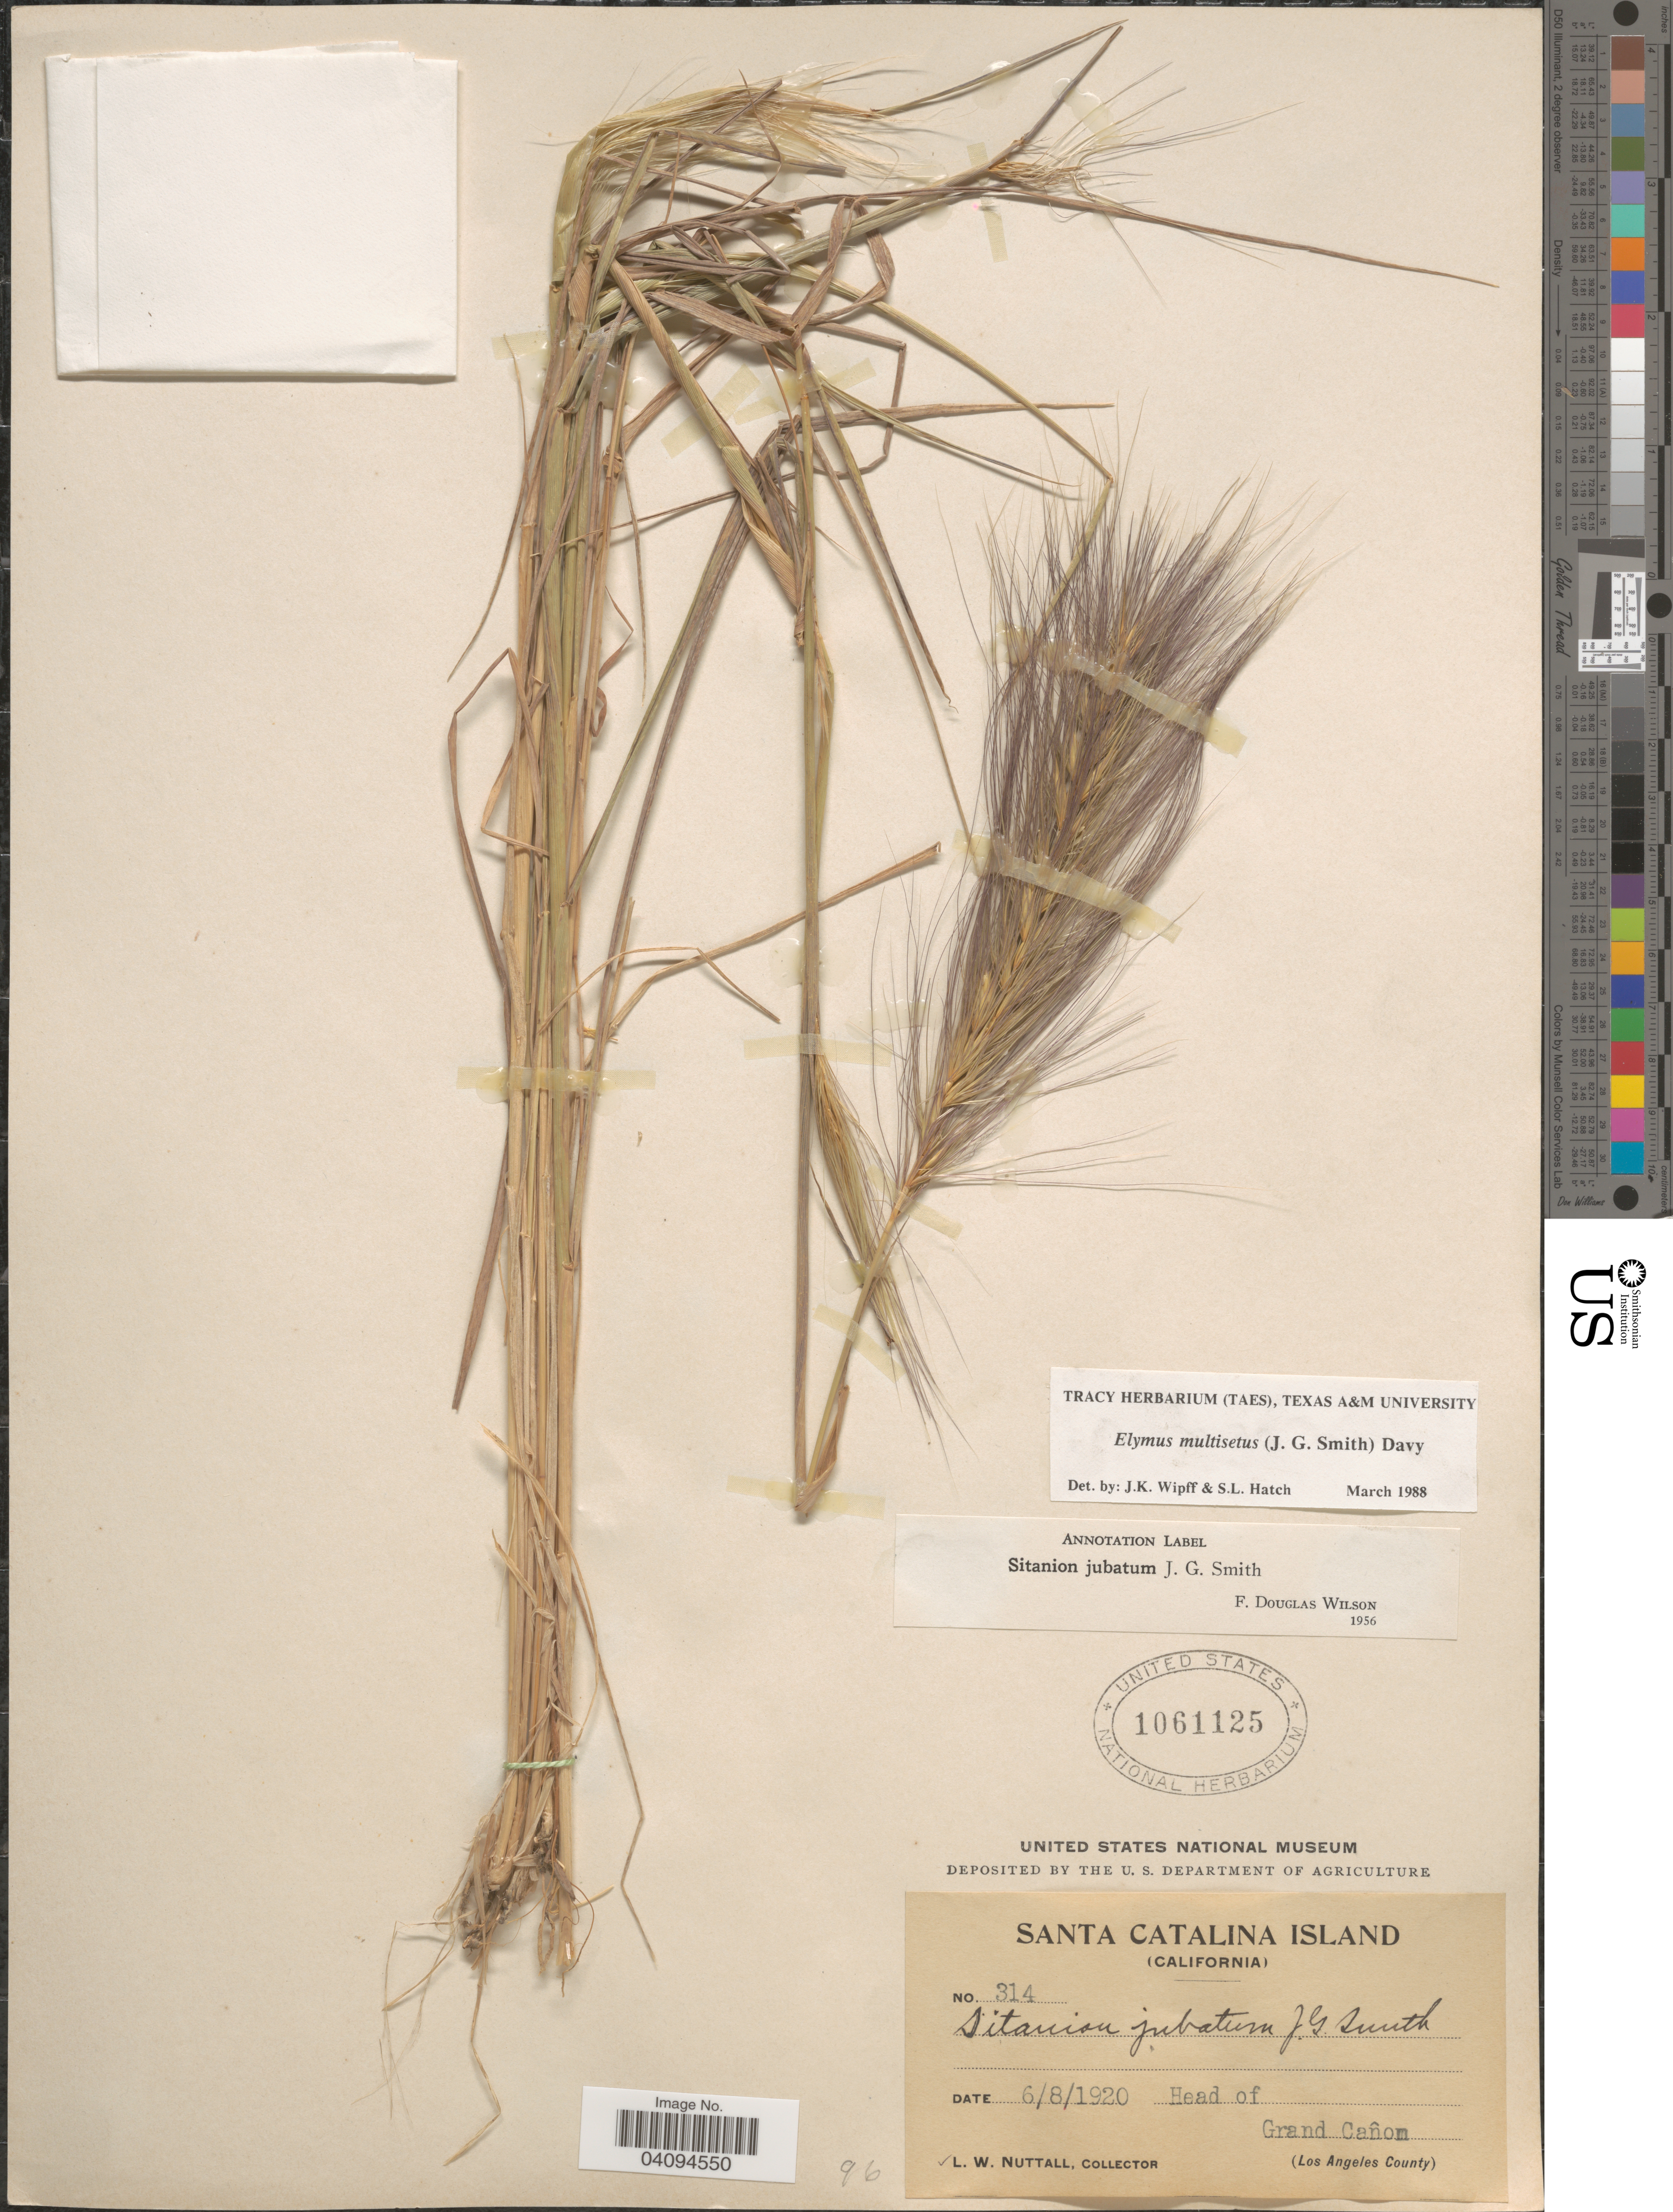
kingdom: Plantae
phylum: Tracheophyta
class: Liliopsida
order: Poales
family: Poaceae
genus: Elymus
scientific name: Elymus multisetus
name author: (J.G. Sm.) Burtt Davy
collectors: L. W. Nuttall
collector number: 314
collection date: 1920-06-08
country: United States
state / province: California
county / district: Los Angeles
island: Santa Catalina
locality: Santa Catalina Island. Head of Grand Cañon (Los Angeles County).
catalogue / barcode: US 1061125